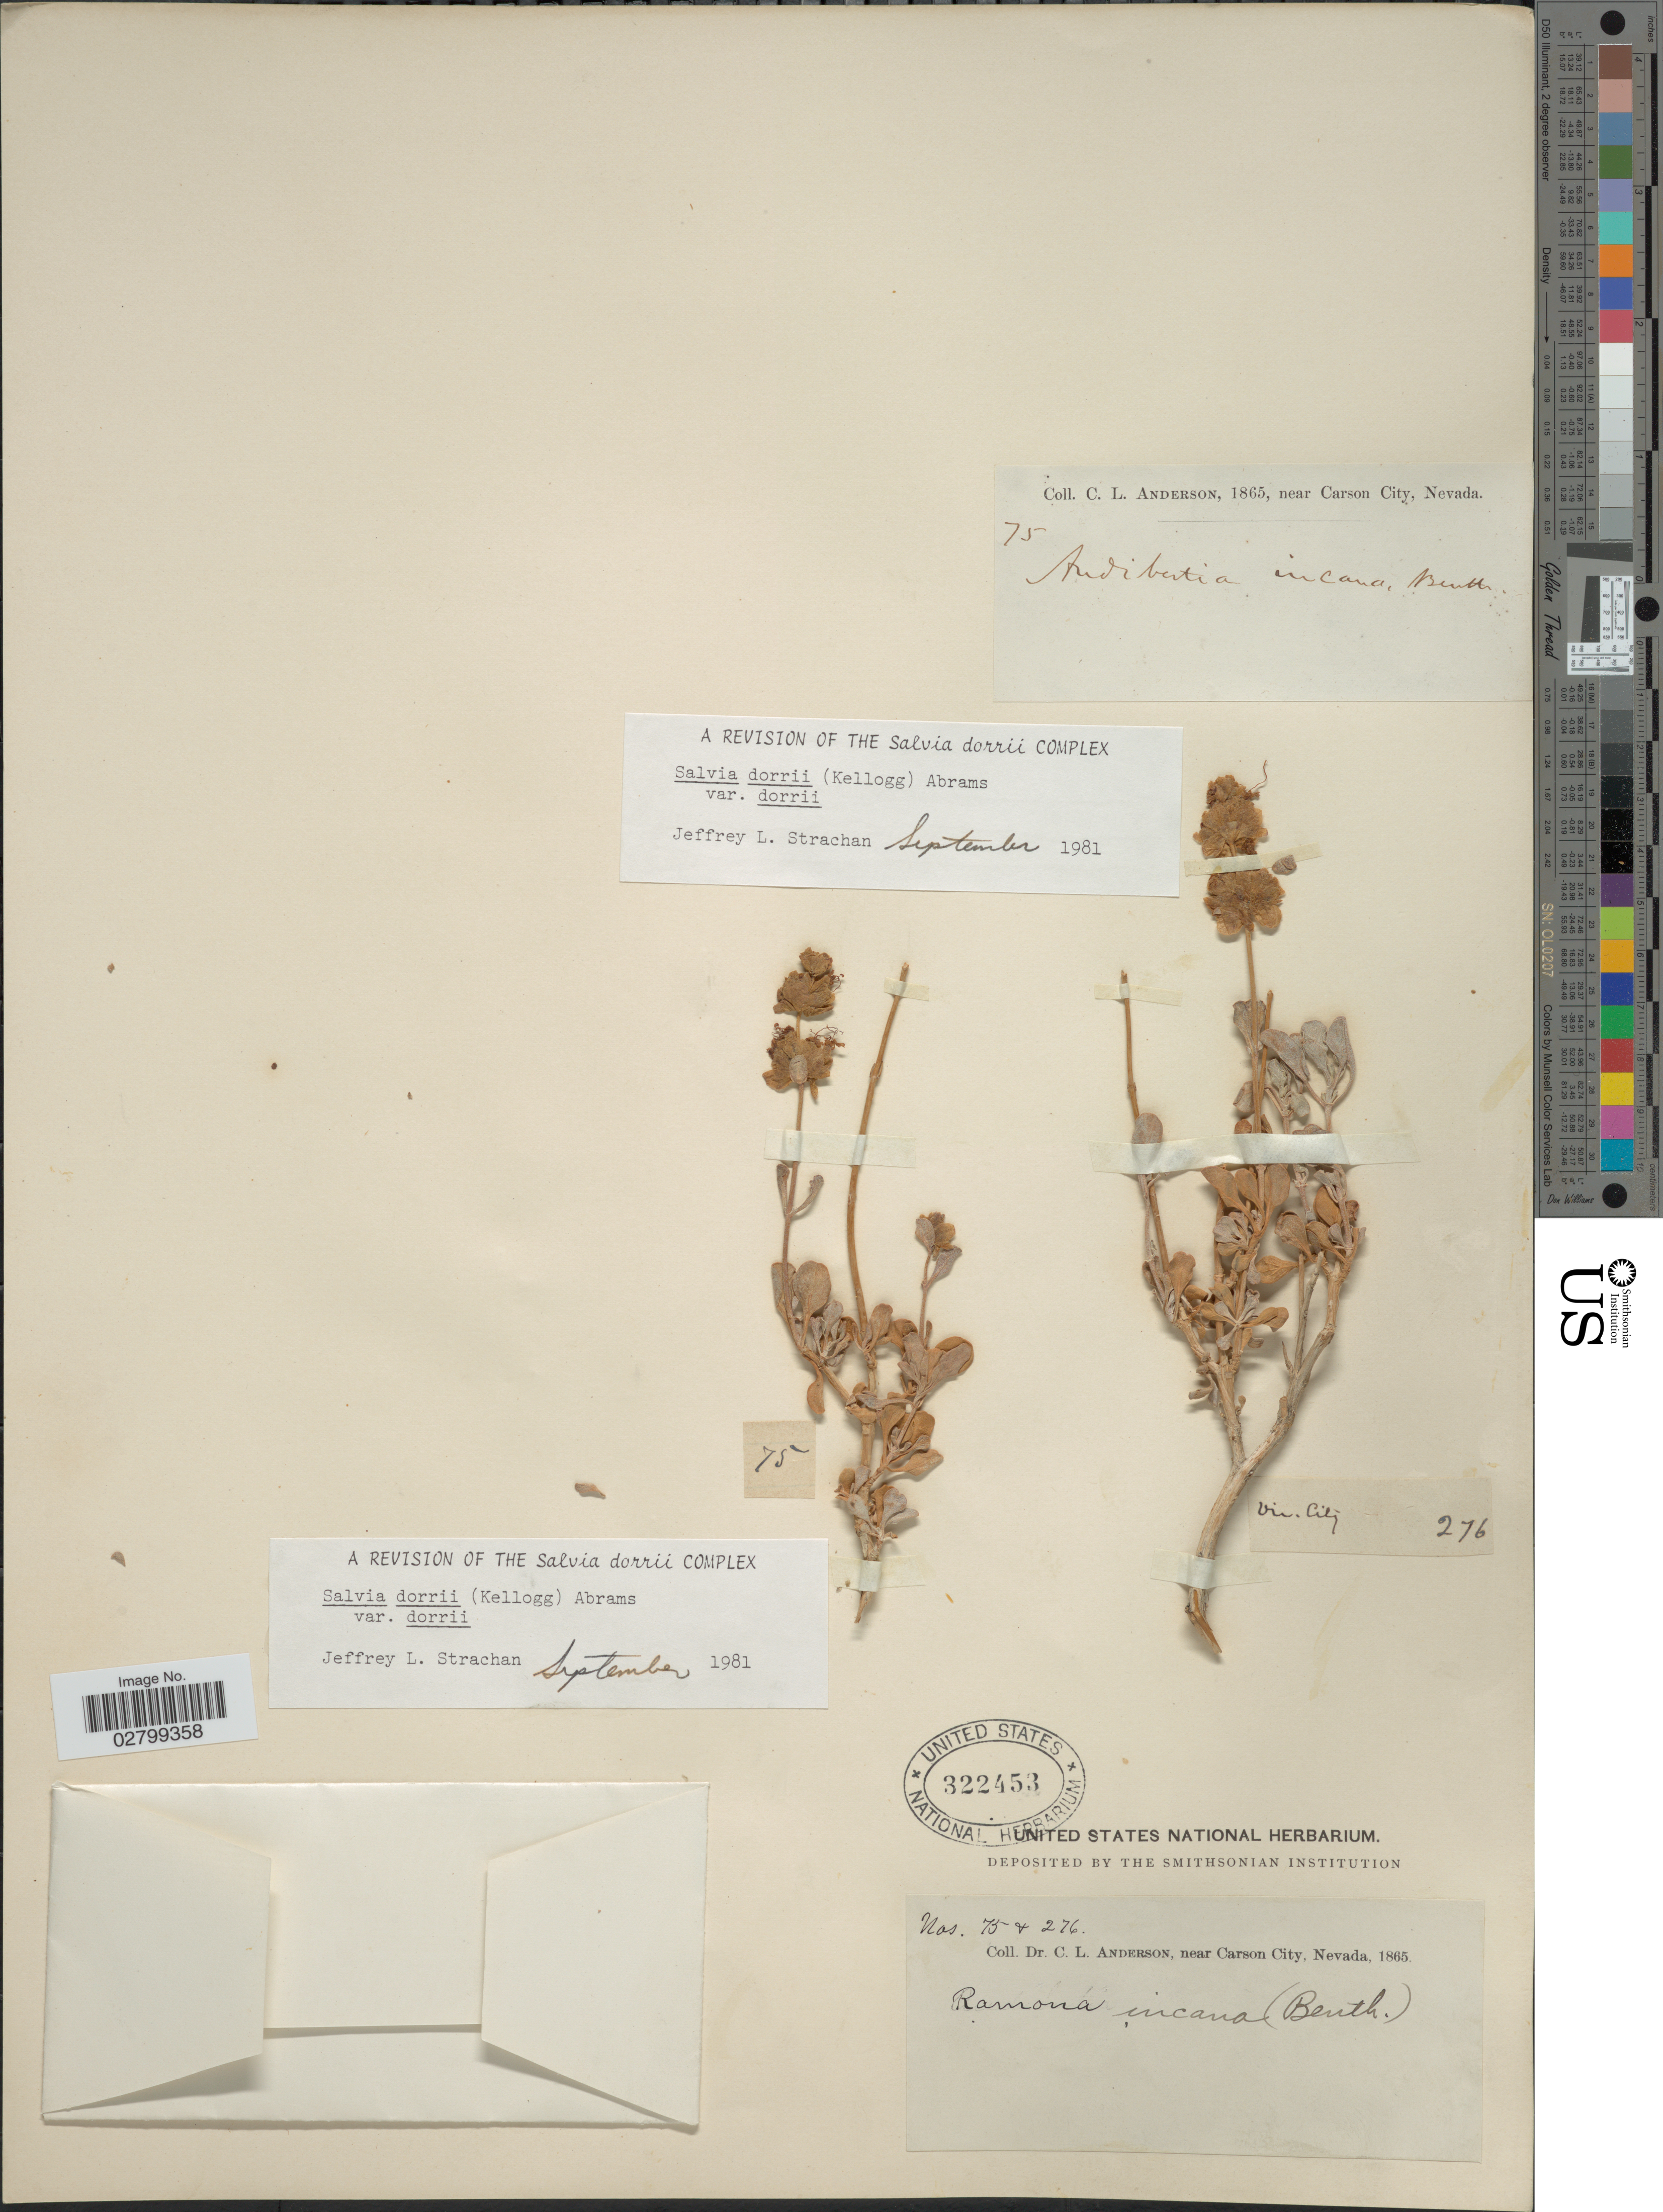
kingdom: Plantae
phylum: Tracheophyta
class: Magnoliopsida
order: Lamiales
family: Lamiaceae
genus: Salvia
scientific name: Salvia dorrii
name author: (Kellogg) Abrams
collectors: C. L. Anderson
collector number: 75/276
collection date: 1865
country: United States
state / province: Nevada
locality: Near Carson City.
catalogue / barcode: US 322453